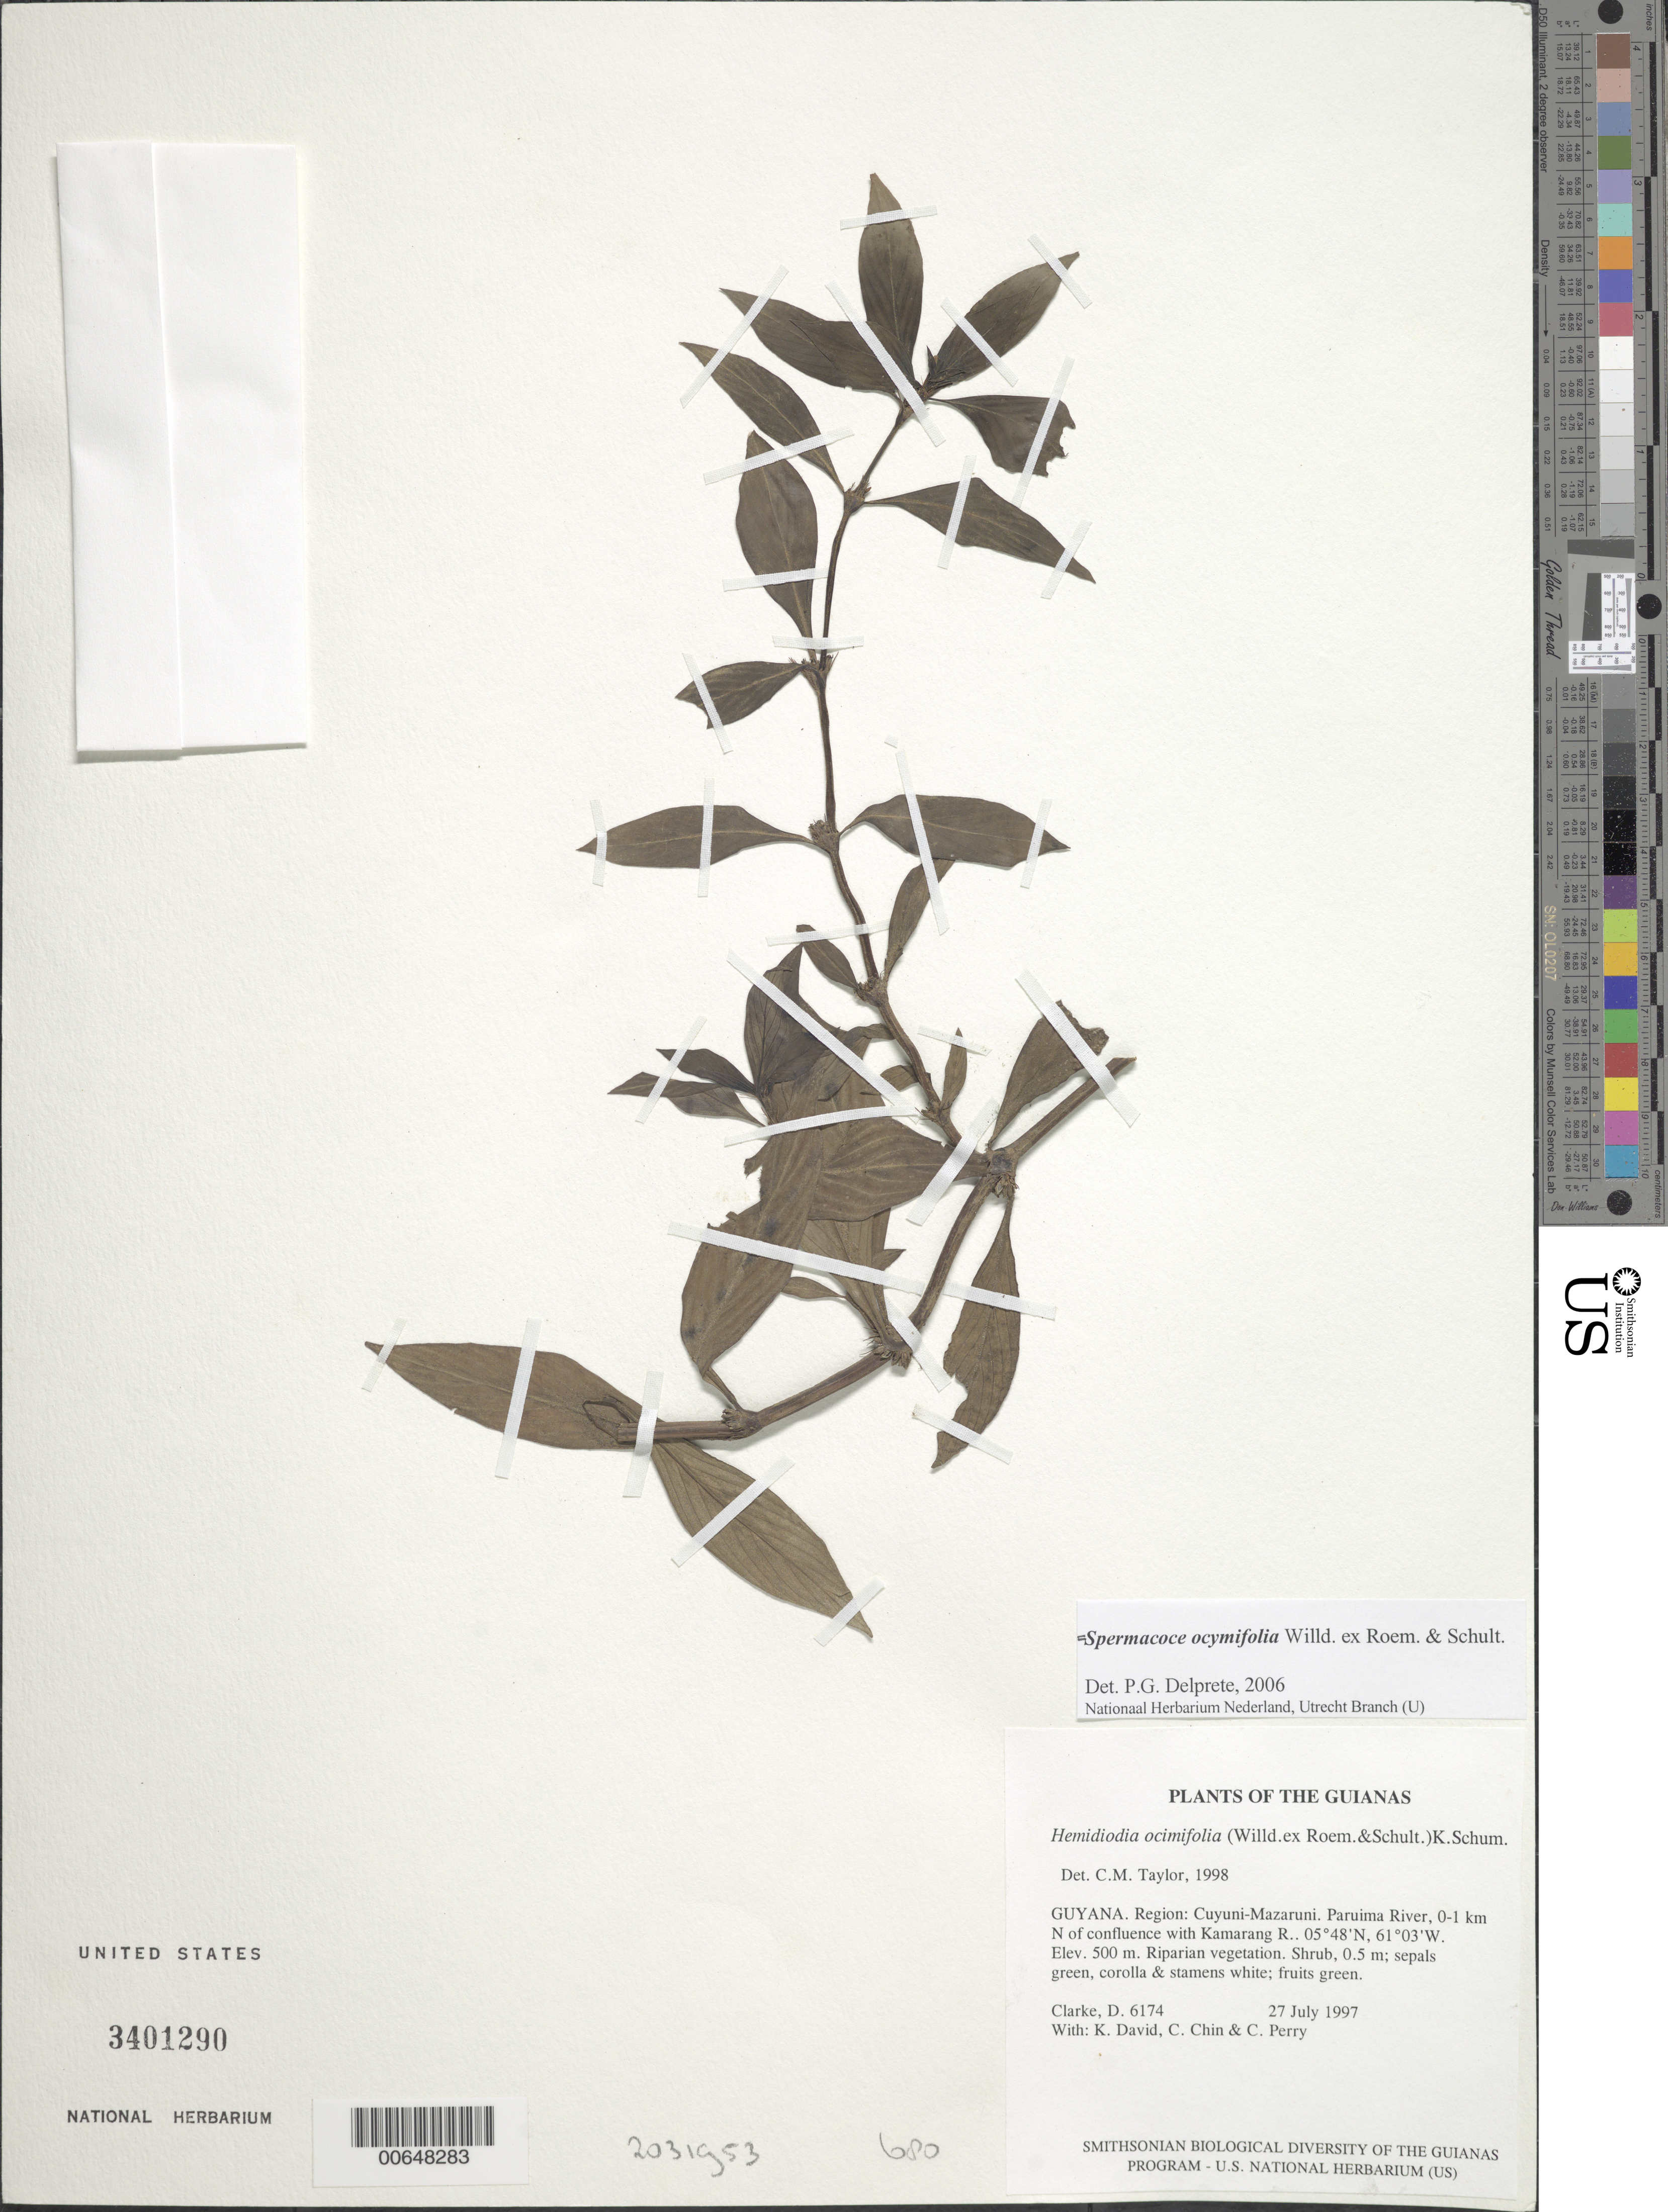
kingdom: Plantae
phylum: Tracheophyta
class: Magnoliopsida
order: Gentianales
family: Rubiaceae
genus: Spermacoce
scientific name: Spermacoce ocymifolia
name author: Willd. ex Roem. & Schult.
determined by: Delprete, P. G., Herb. de Guyane Cay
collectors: H. D. Clarke, K. David, C. Chin & C. Perry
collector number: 6174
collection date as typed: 27 July 1997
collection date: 1997-07-27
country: Guyana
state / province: Cuyuni-Mazaruni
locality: Paruima River, 0-1 km N of confluence with Kamarang R.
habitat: Riparian vegetation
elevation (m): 500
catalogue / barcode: US 3401290